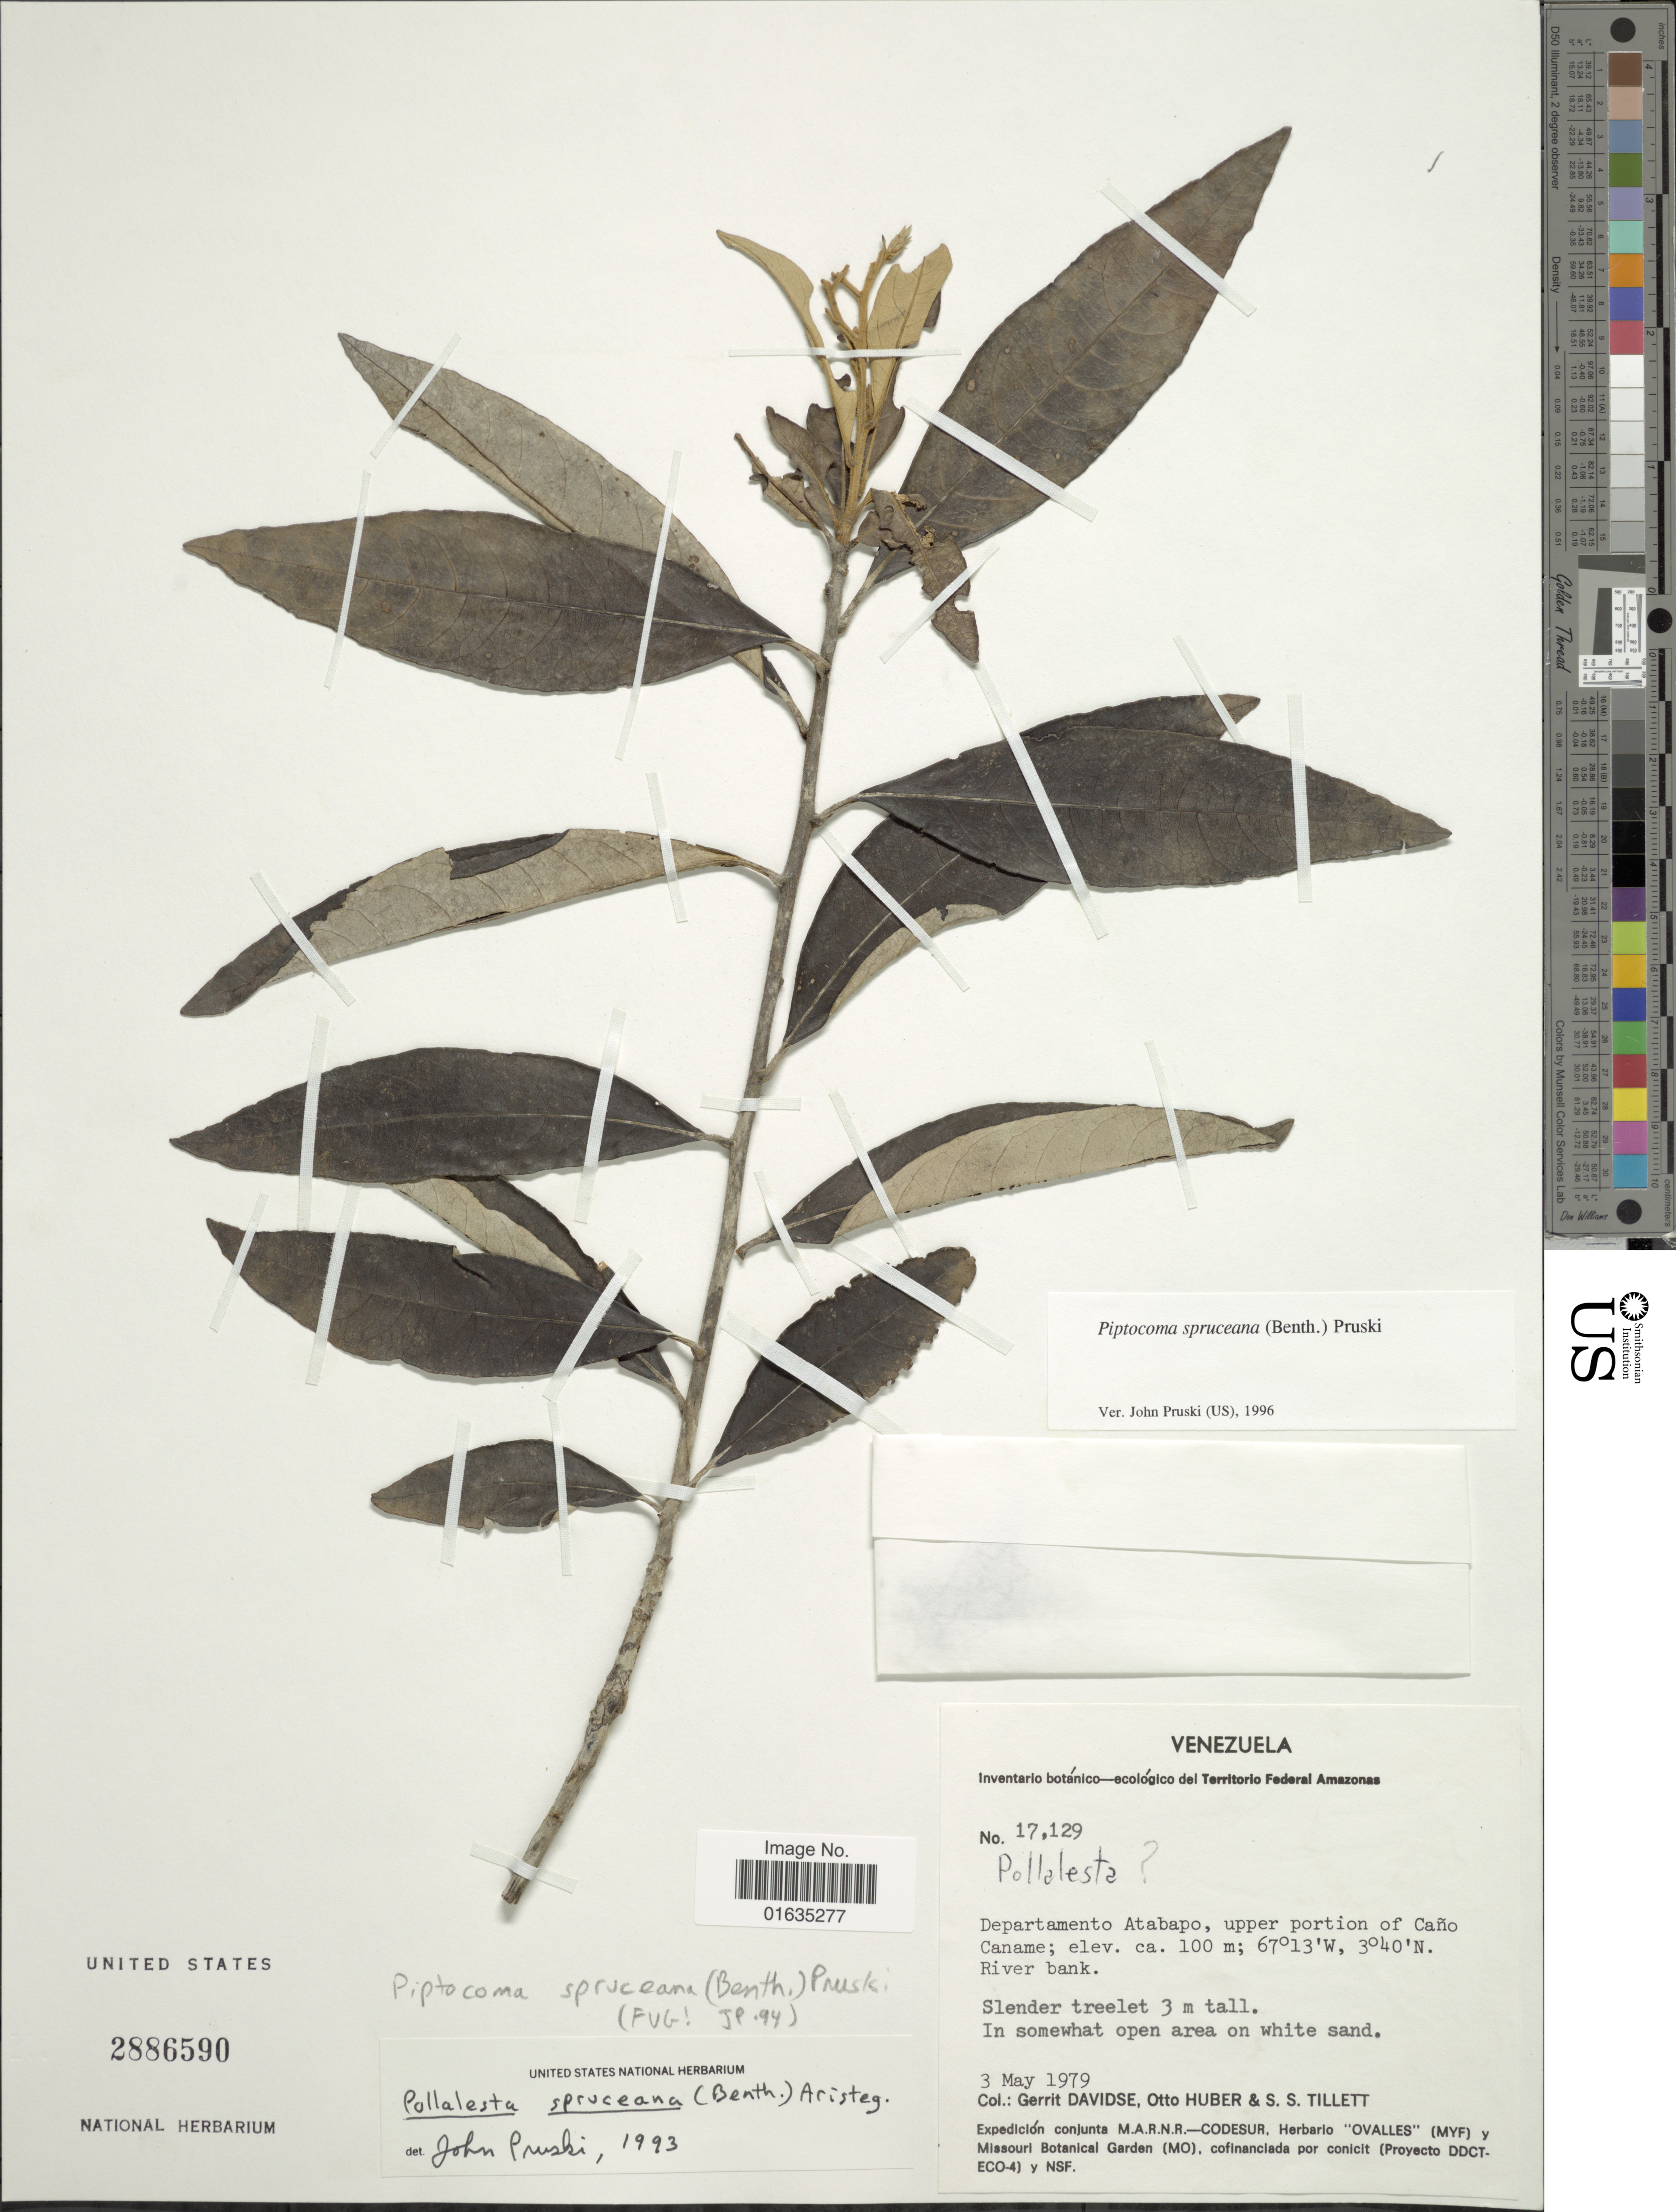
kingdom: Plantae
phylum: Tracheophyta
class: Magnoliopsida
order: Asterales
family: Asteraceae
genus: Piptocoma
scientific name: Piptocoma spruceana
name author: (Benth.) Pruski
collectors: G. Davidse, O. Huber & S. S. Tillett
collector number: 17129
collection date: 1979-05-03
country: Venezuela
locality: Departamento Atabapo, upper portion of Cano Caname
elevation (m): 100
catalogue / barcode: US 2886590